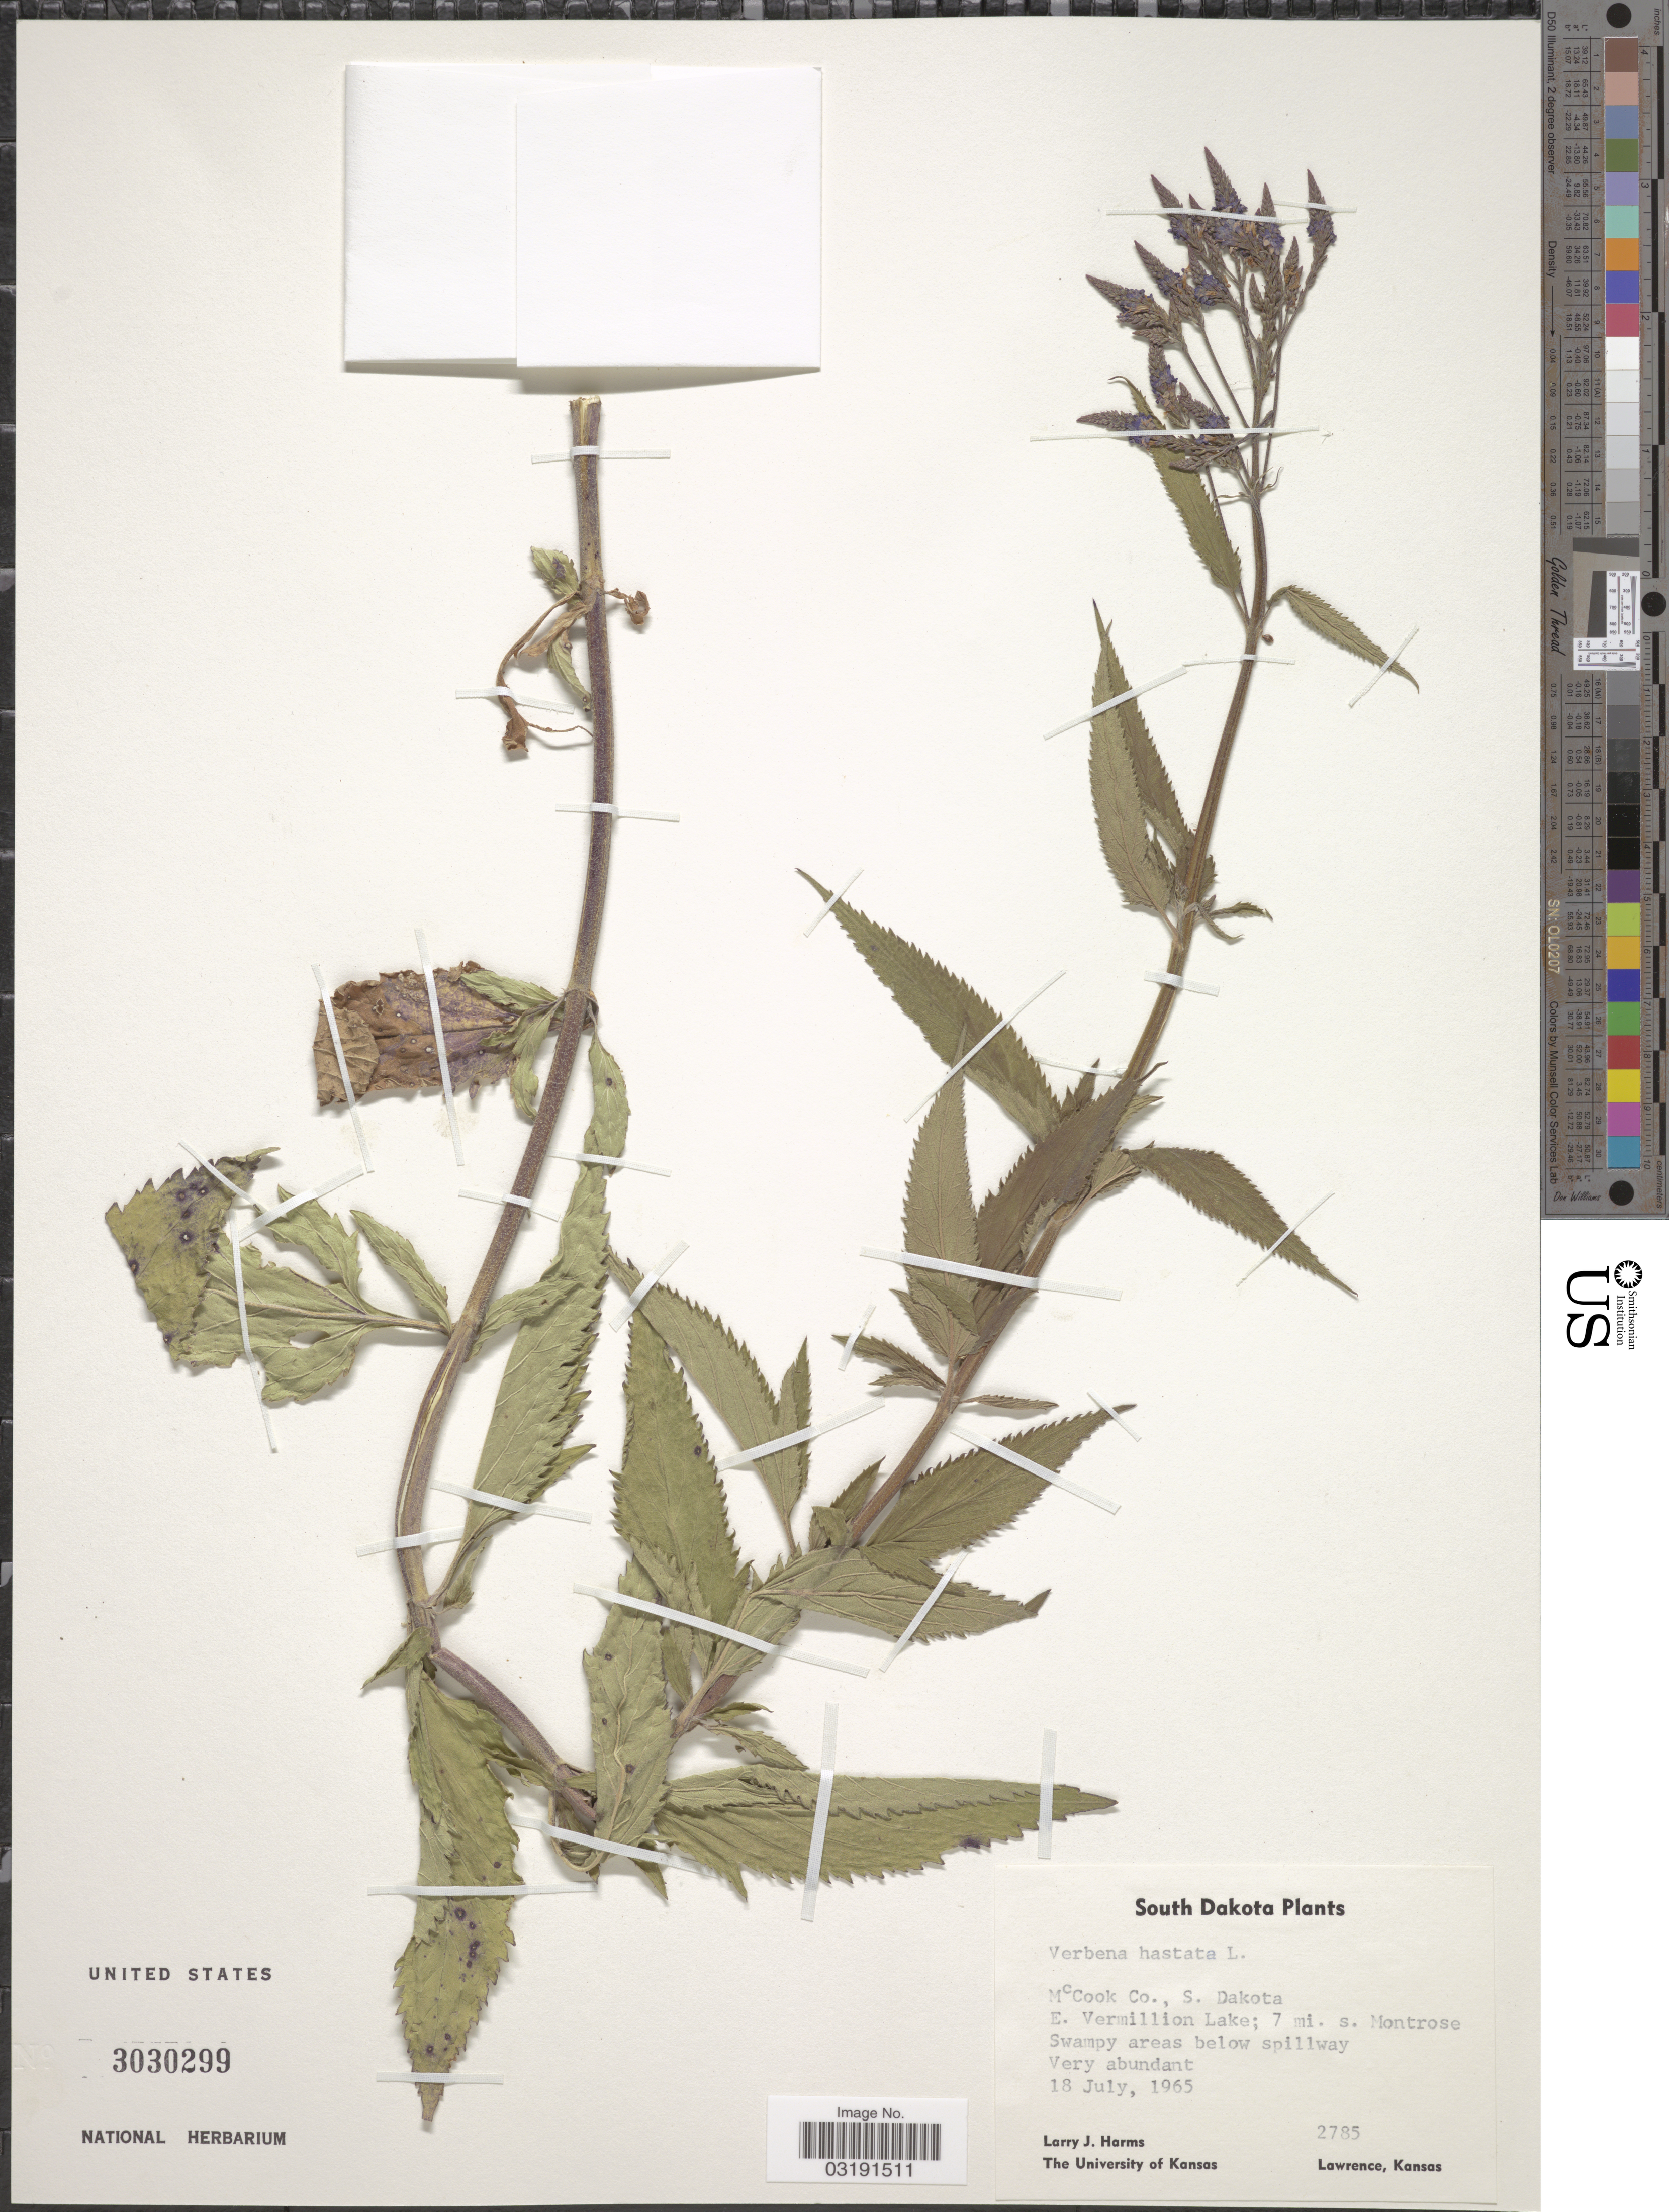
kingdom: Plantae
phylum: Tracheophyta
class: Magnoliopsida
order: Lamiales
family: Verbenaceae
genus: Verbena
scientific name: Verbena hastata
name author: L.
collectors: L. Harms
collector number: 2785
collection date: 1965-07-18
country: United States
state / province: South Dakota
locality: McCook Co., S. Dakota, E Vermillion Lake; 7 mi. s. Montrose, Swampy areas below spillway.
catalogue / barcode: US 3030299